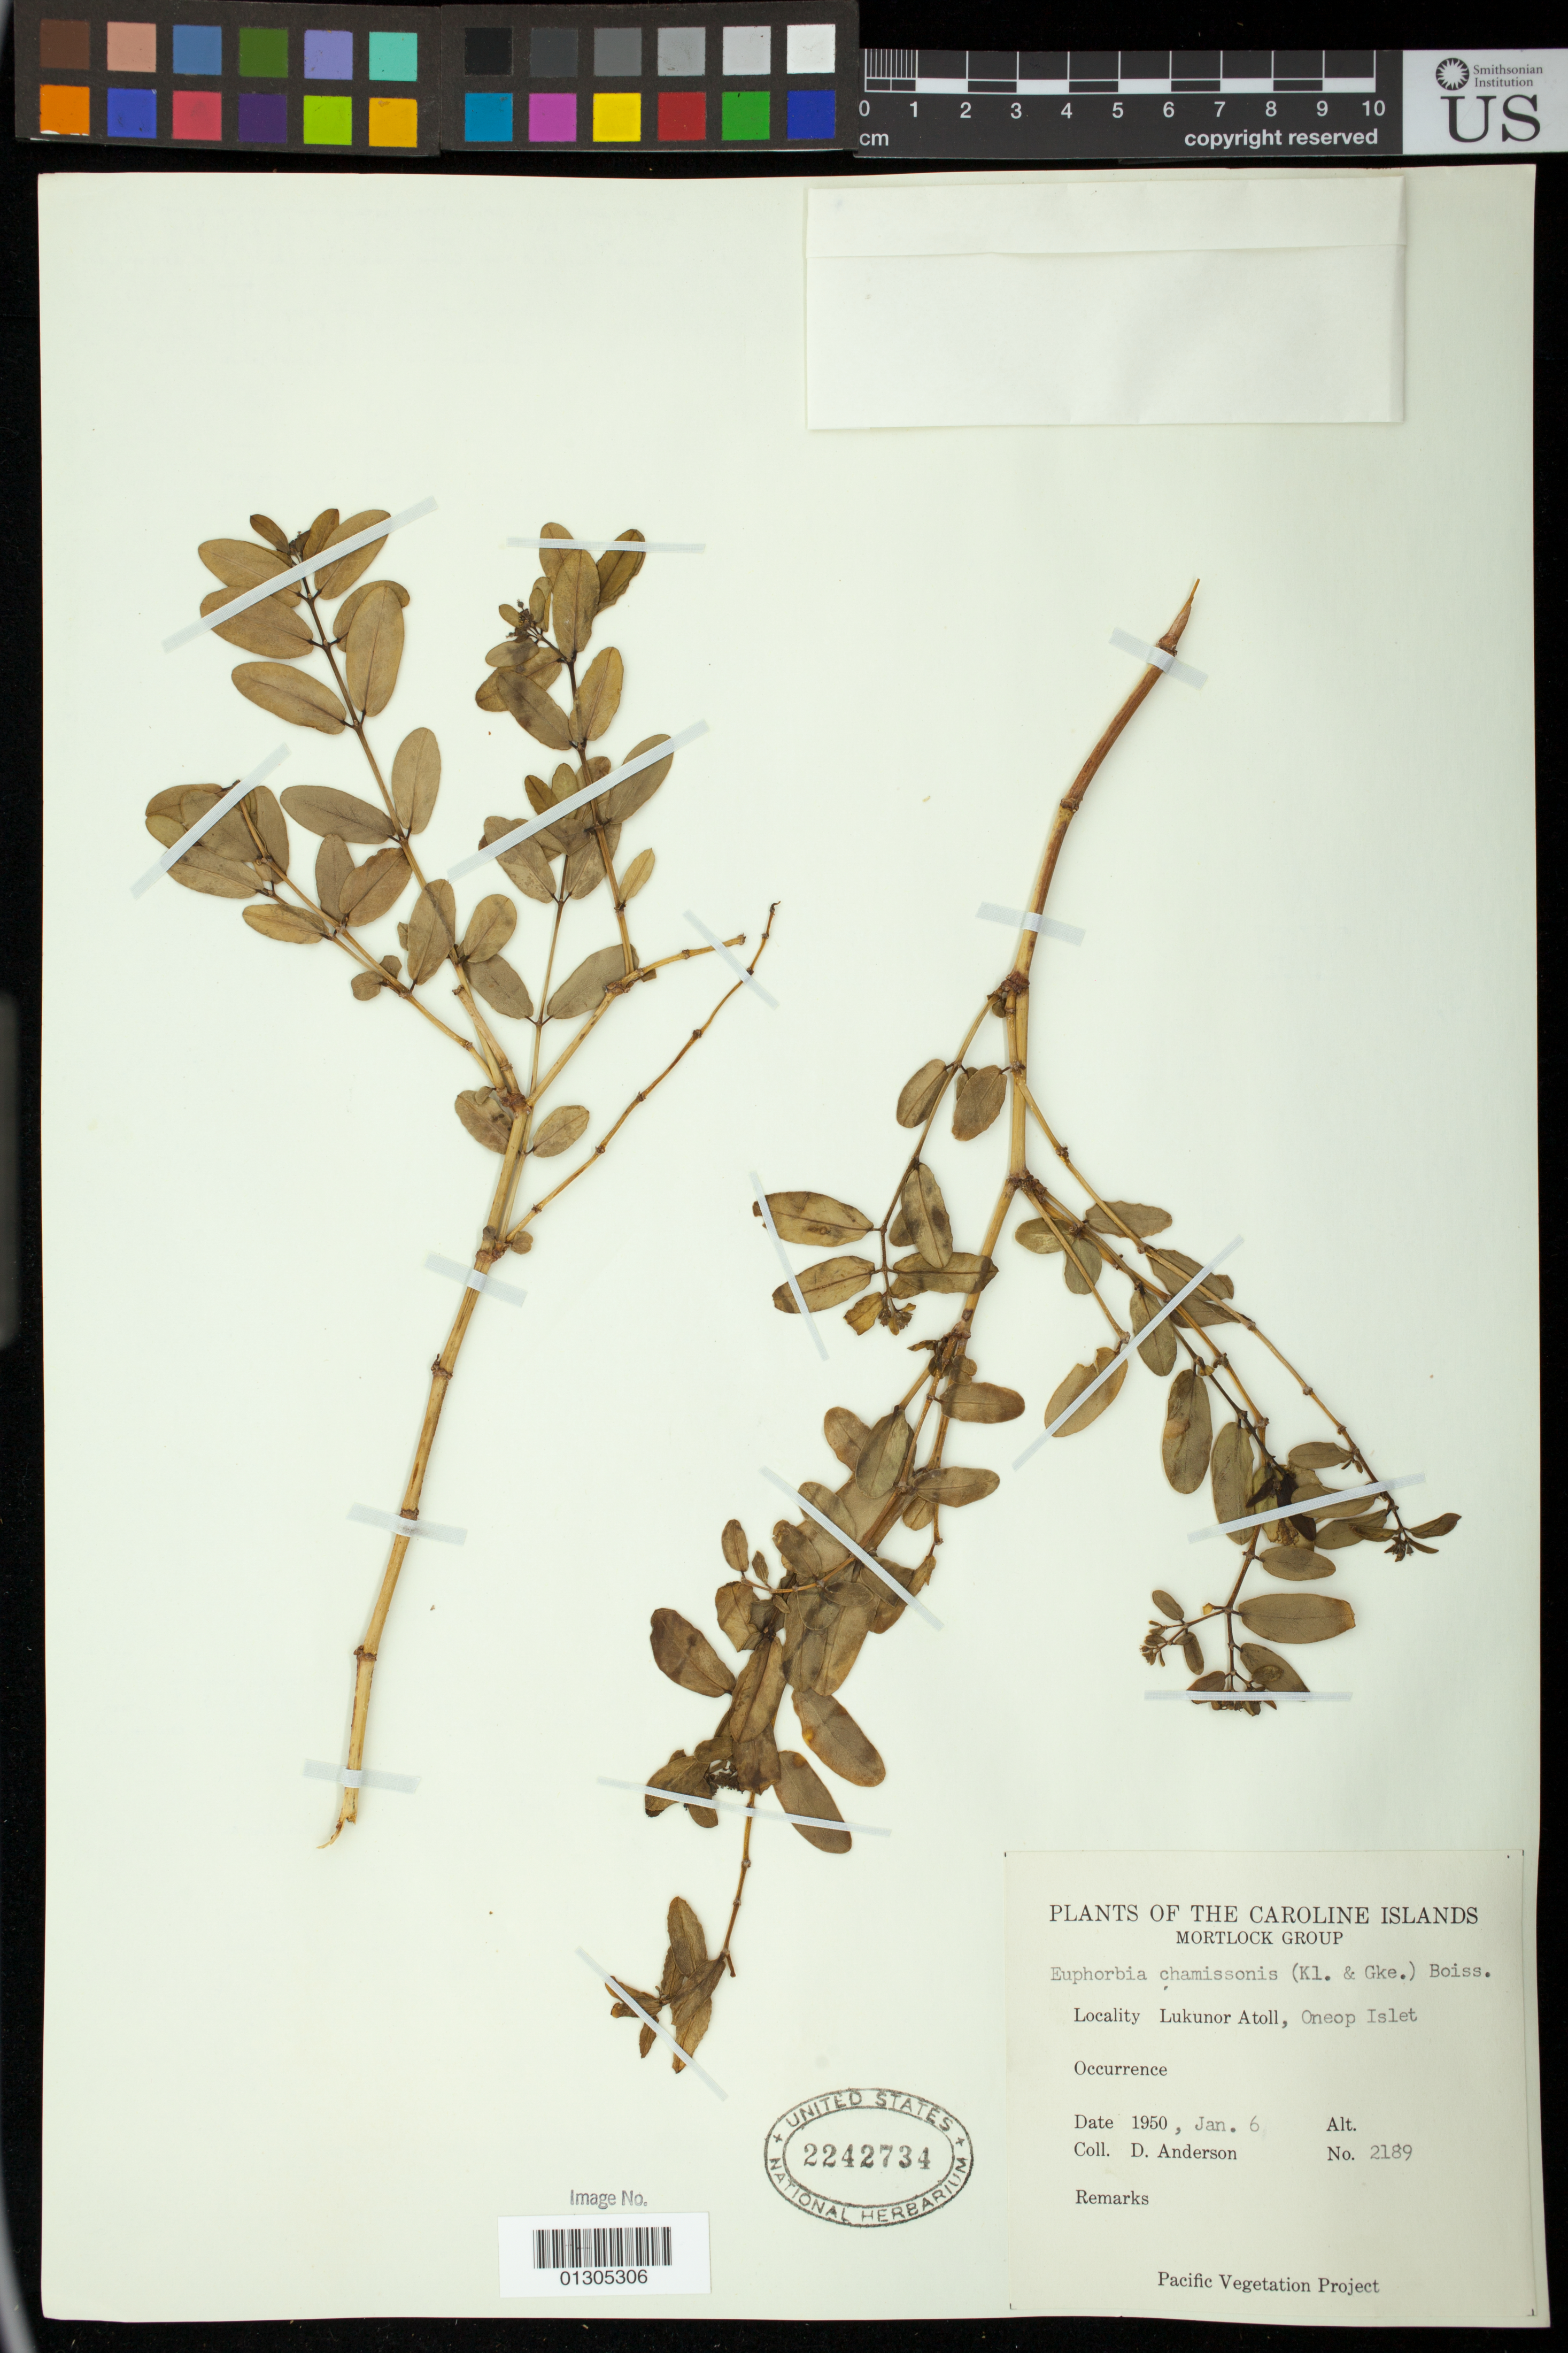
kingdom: Plantae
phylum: Tracheophyta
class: Magnoliopsida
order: Malpighiales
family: Euphorbiaceae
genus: Euphorbia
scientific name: Euphorbia chamissonis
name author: (Klotzsch ex Klotzsch & Garcke) Boiss.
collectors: D. Anderson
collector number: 2189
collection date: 1950-01-06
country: Micronesia, Federated States of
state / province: Truk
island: Lukunor Atoll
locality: Lukunor Atoll, Oneop Islet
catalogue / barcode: US 2242734